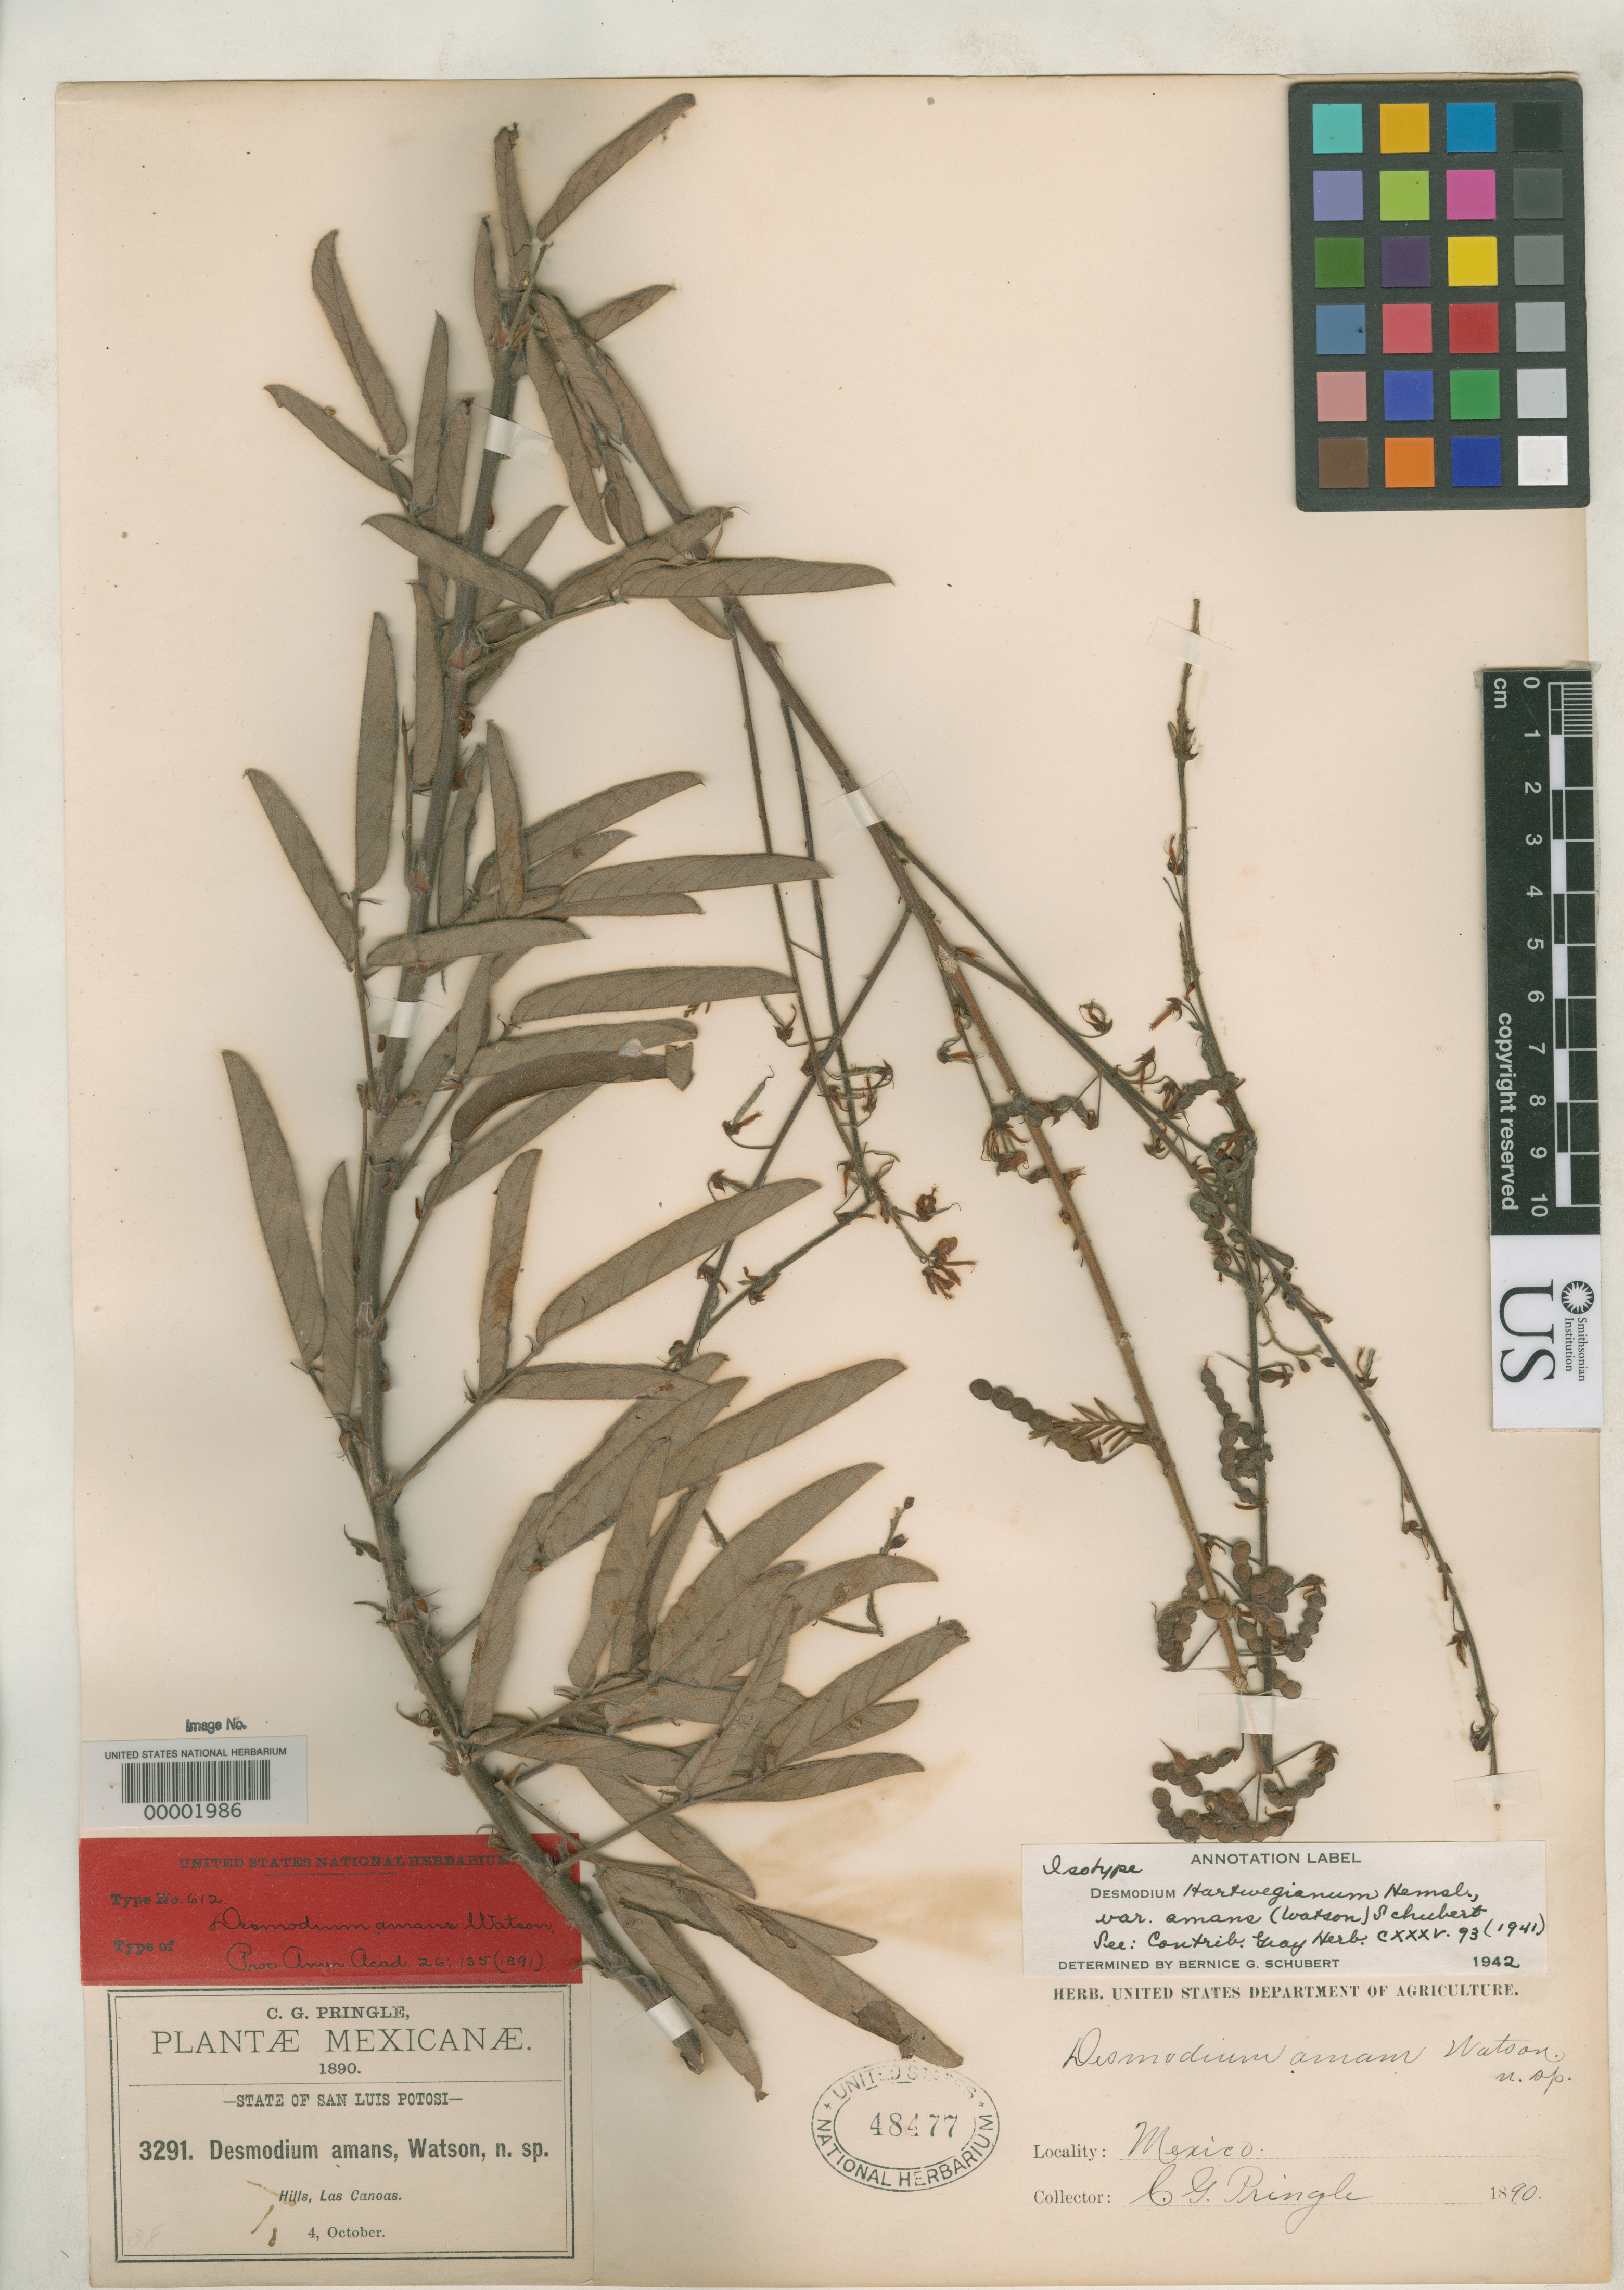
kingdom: Plantae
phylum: Tracheophyta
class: Magnoliopsida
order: Fabales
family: Fabaceae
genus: Desmodium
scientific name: Desmodium amans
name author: S. Watson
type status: Type Collection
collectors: C. G. Pringle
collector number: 3291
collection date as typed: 04 Oct 1890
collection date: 1890-10-04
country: Mexico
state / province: San Luis Potosi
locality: Las Canoas.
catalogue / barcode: US 48477